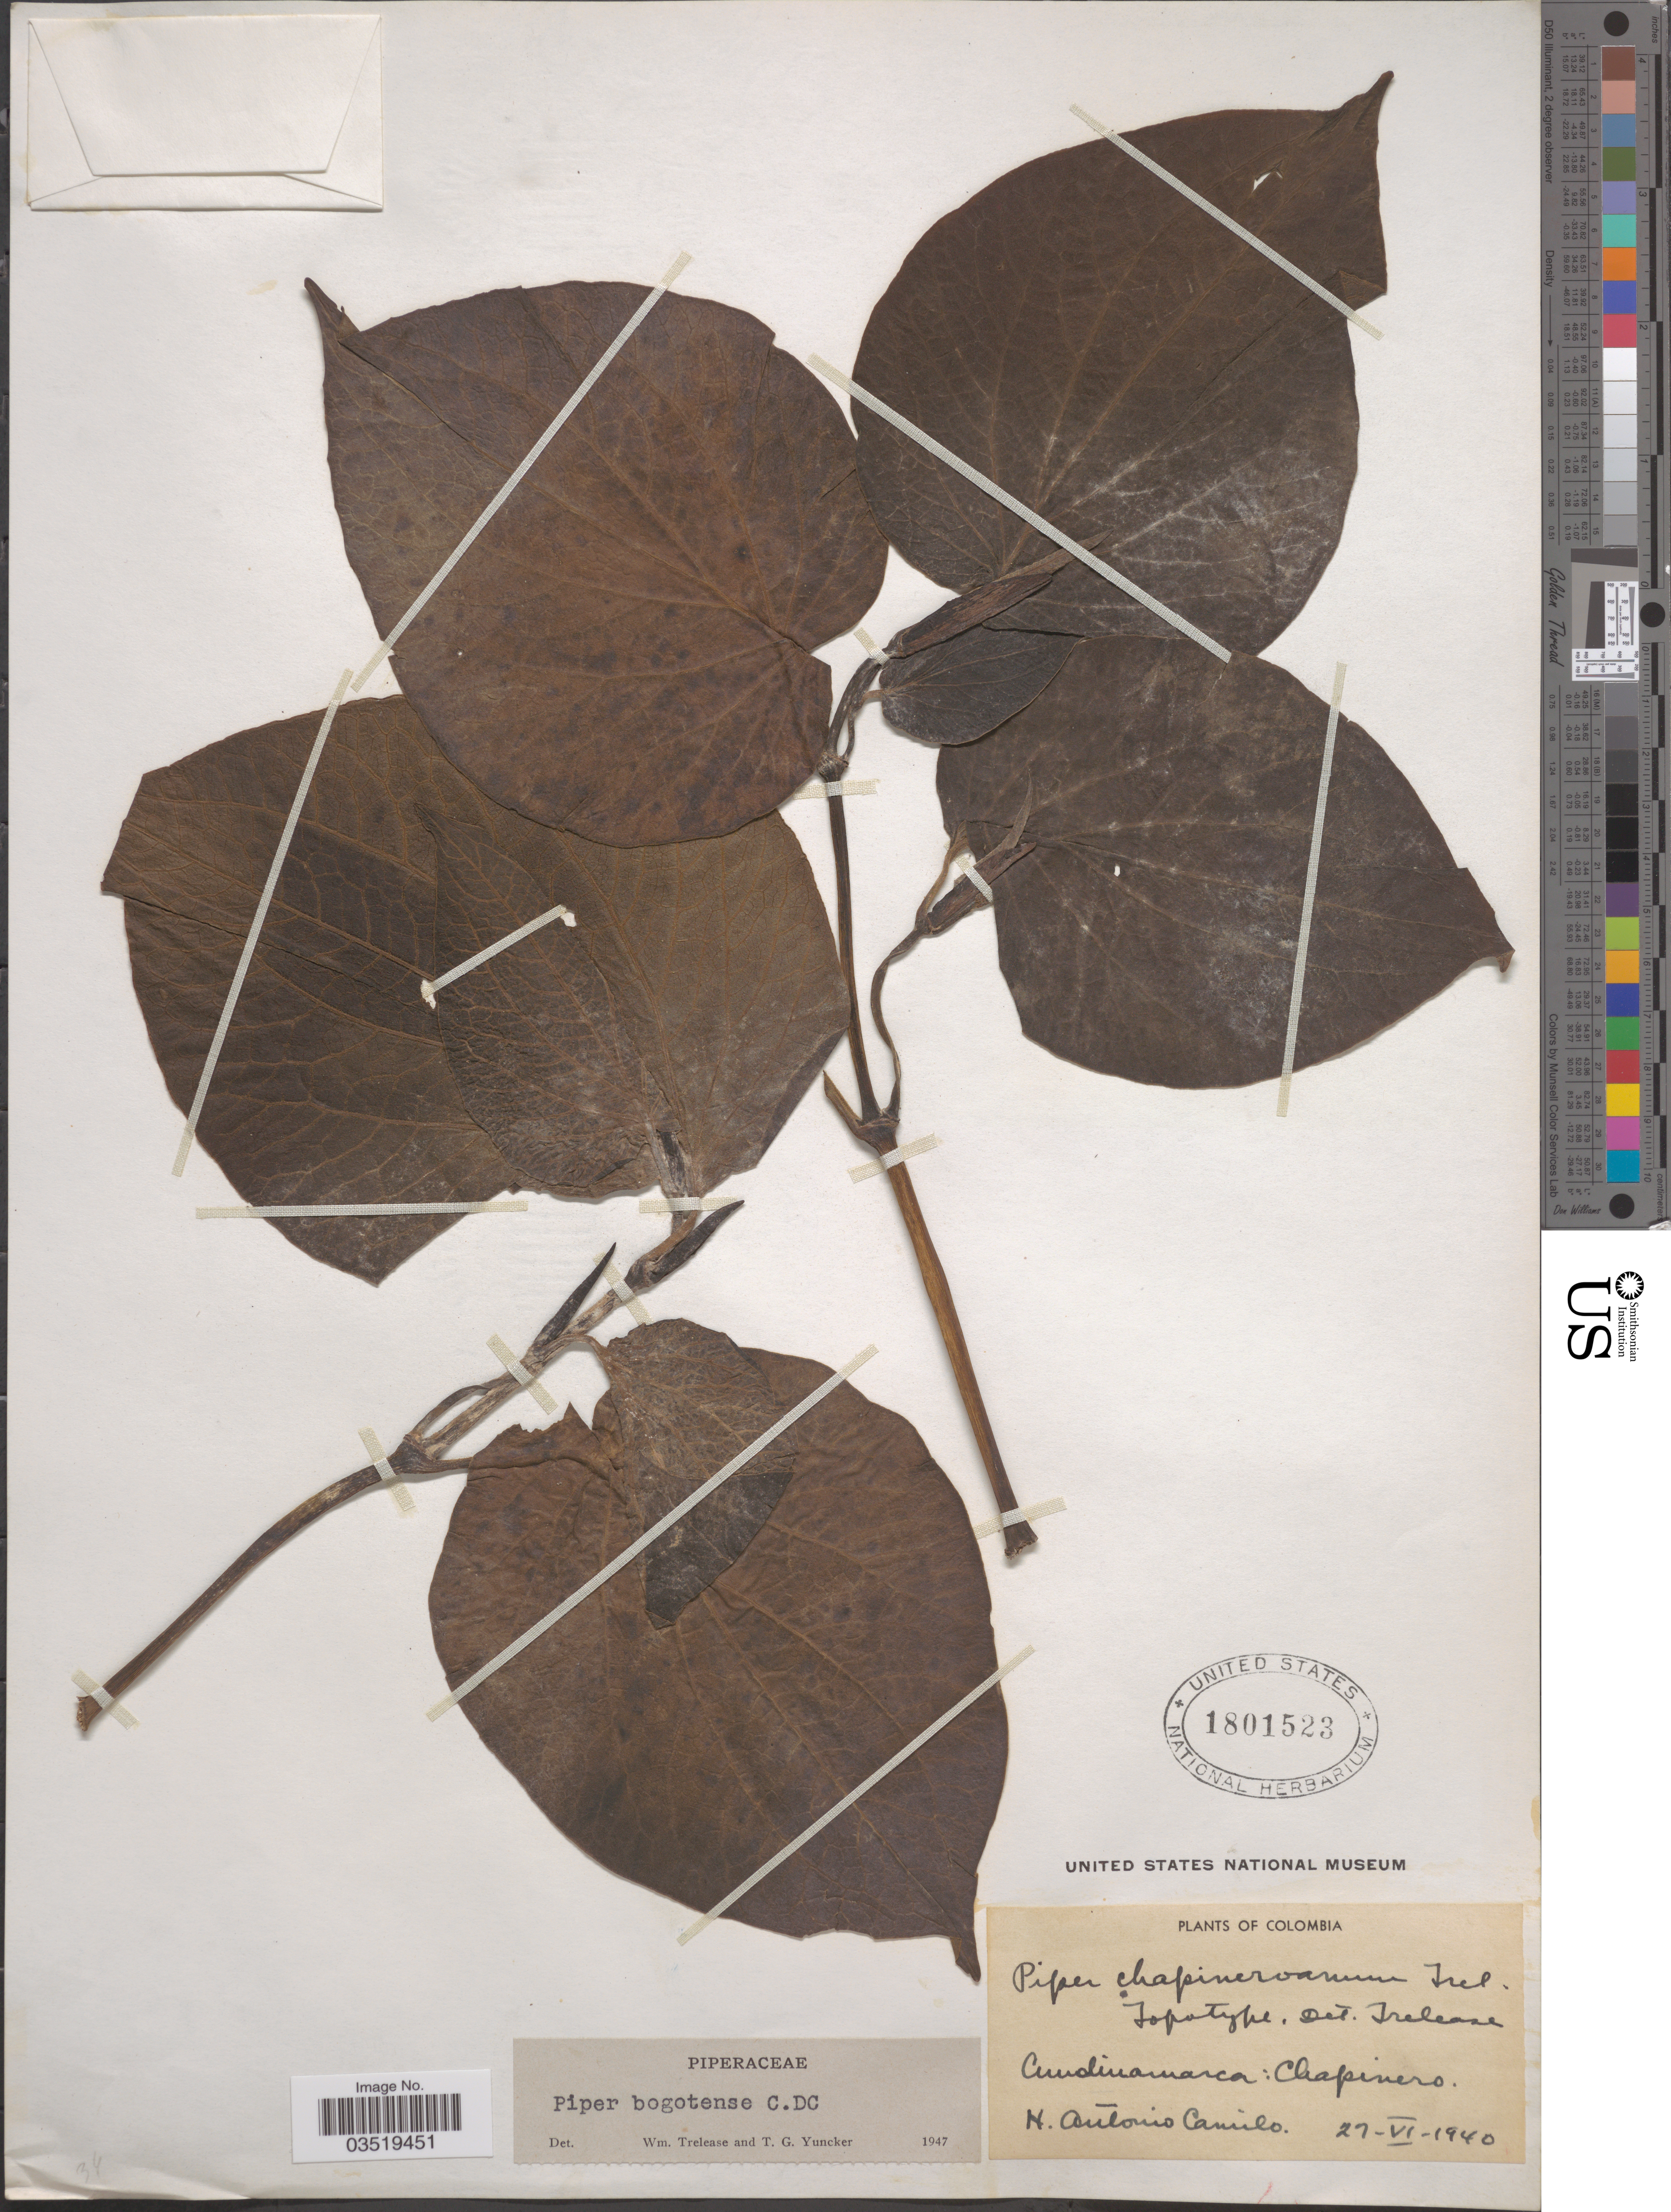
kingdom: Plantae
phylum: Tracheophyta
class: Magnoliopsida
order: Piperales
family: Piperaceae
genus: Piper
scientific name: Piper bogotense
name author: C. DC.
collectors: H. Camilo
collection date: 1940-06-27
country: Colombia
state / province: Cundinamarca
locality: Chapinero.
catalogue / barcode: US 1801523